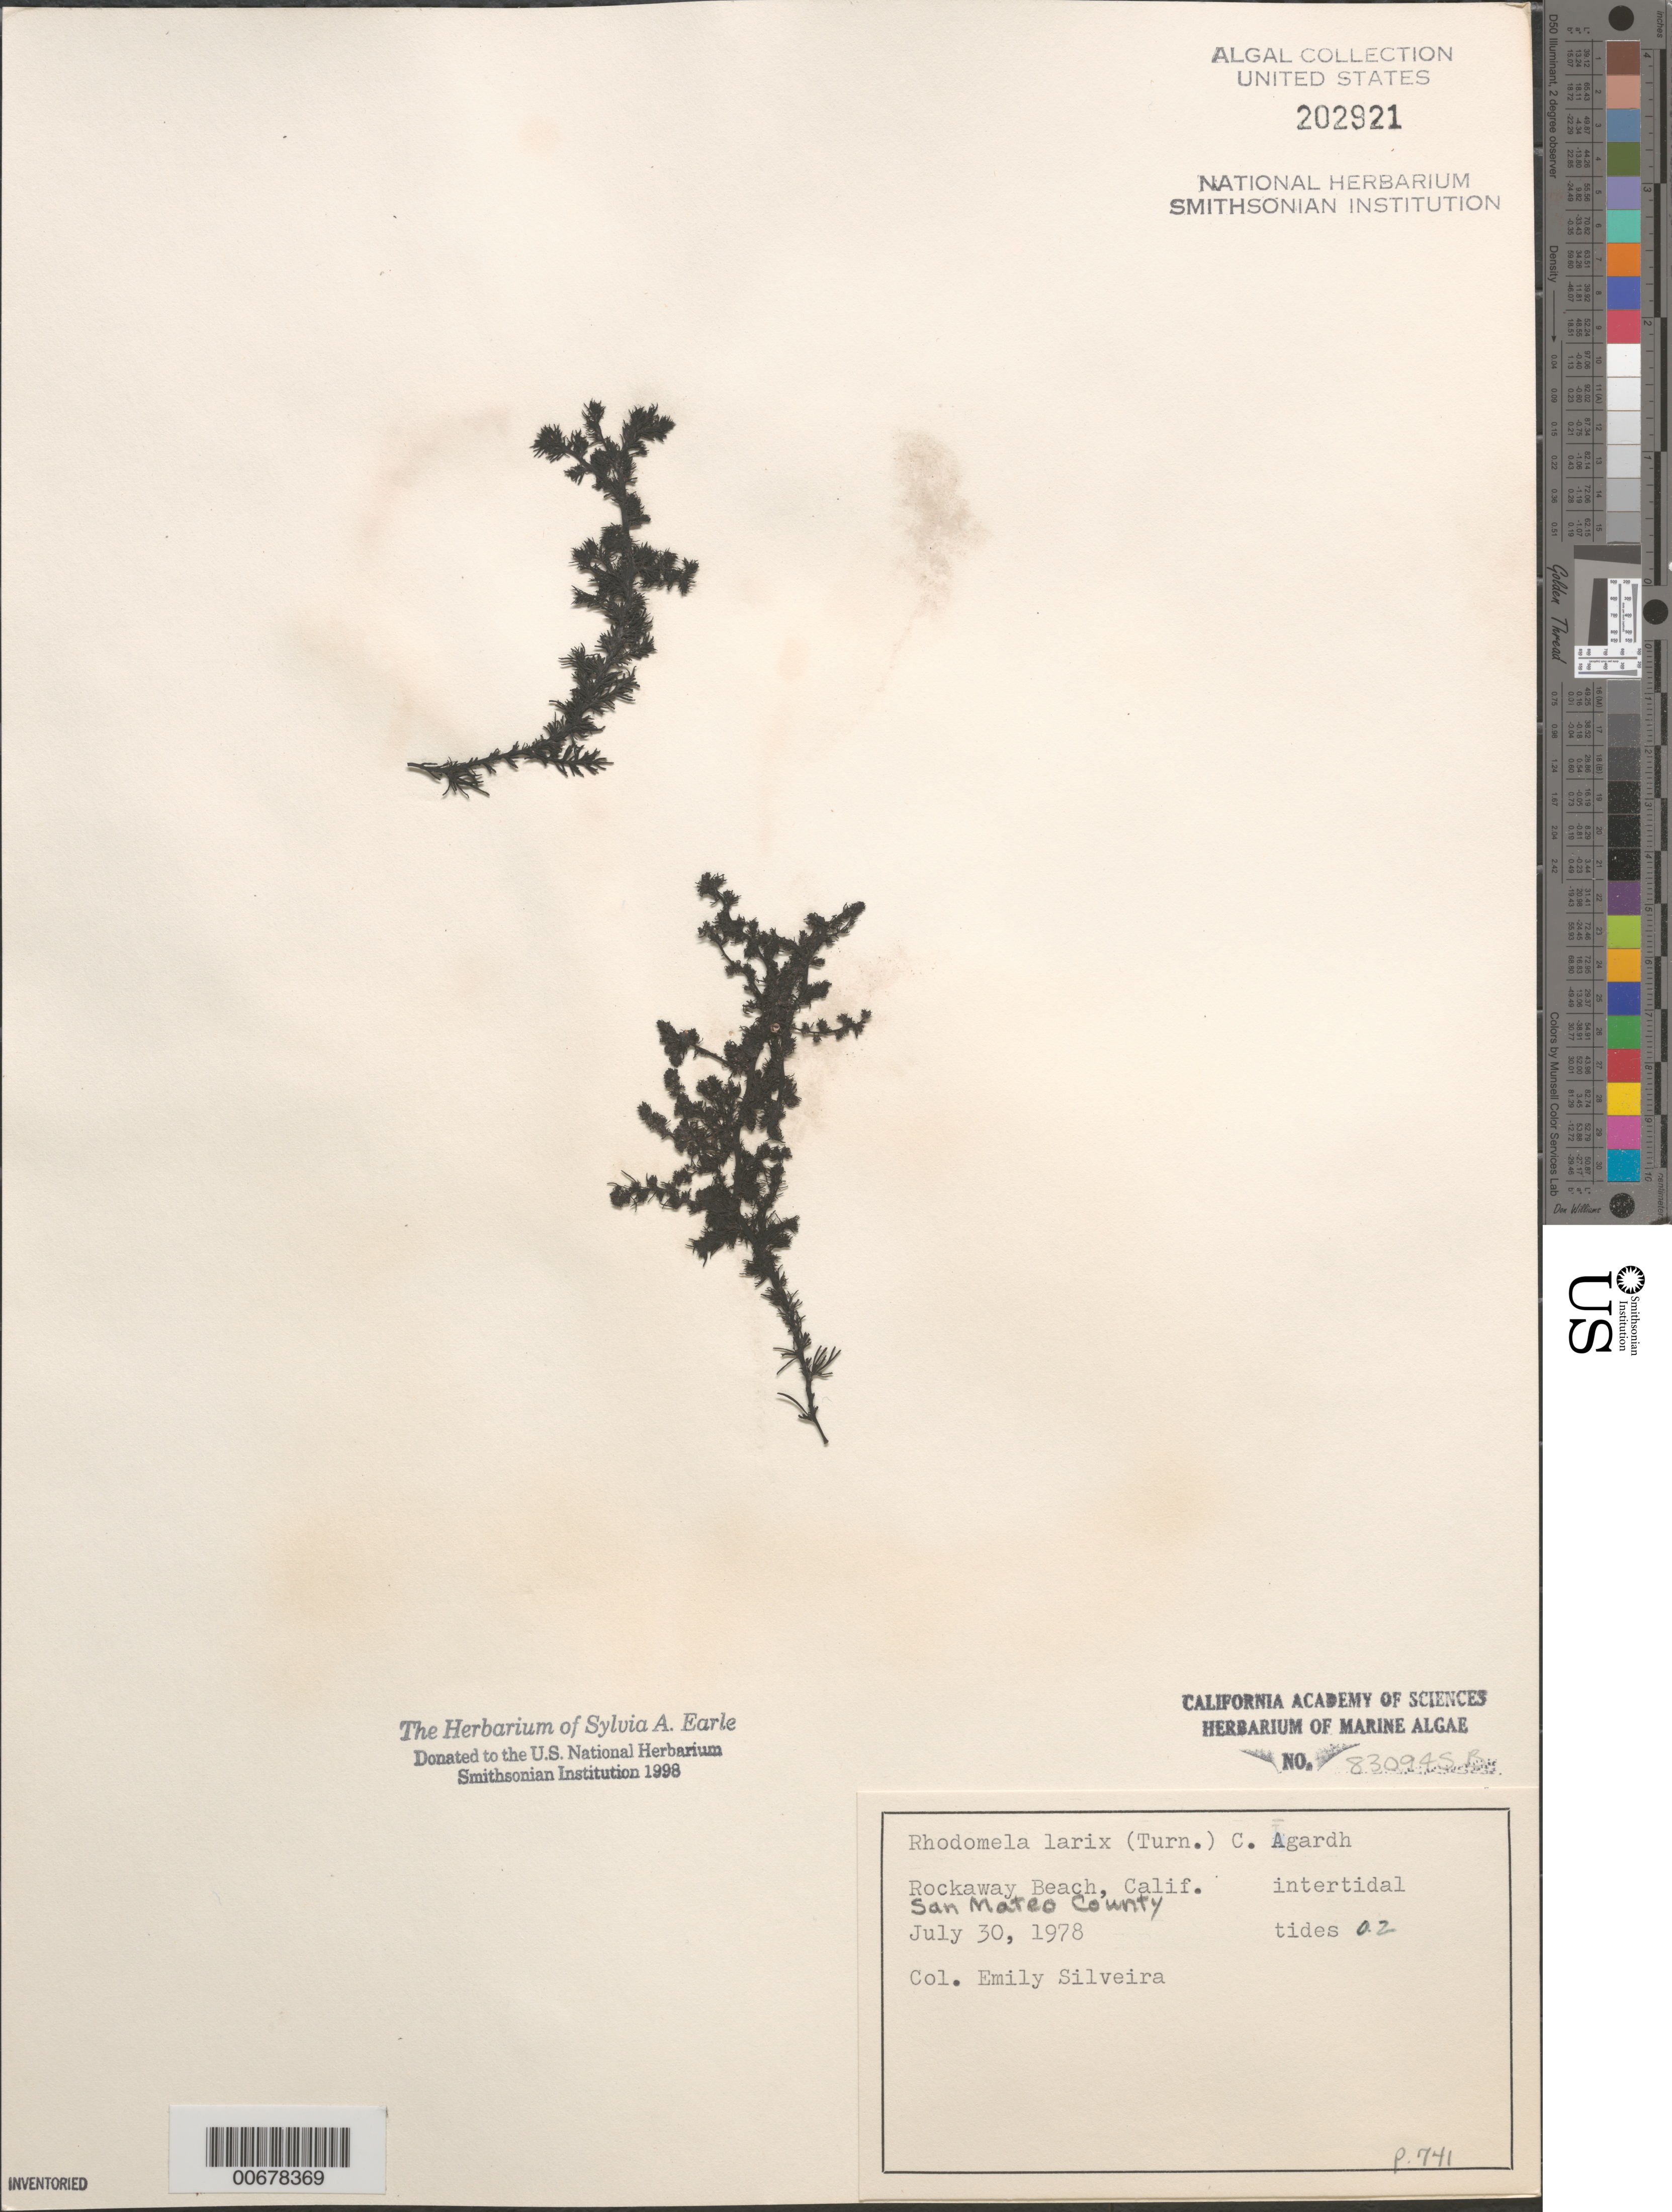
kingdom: Plantae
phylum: Rhodophyta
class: Florideophyceae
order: Ceramiales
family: Rhodomelaceae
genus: Neorhodomela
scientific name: Neorhodomela larix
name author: (Turner) Masuda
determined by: Algae name updating Project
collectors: E. A. Silveira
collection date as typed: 30 Jul 1978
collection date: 1978-07-30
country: United States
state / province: California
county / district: San Mateo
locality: Rockaway Beach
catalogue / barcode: US 202921